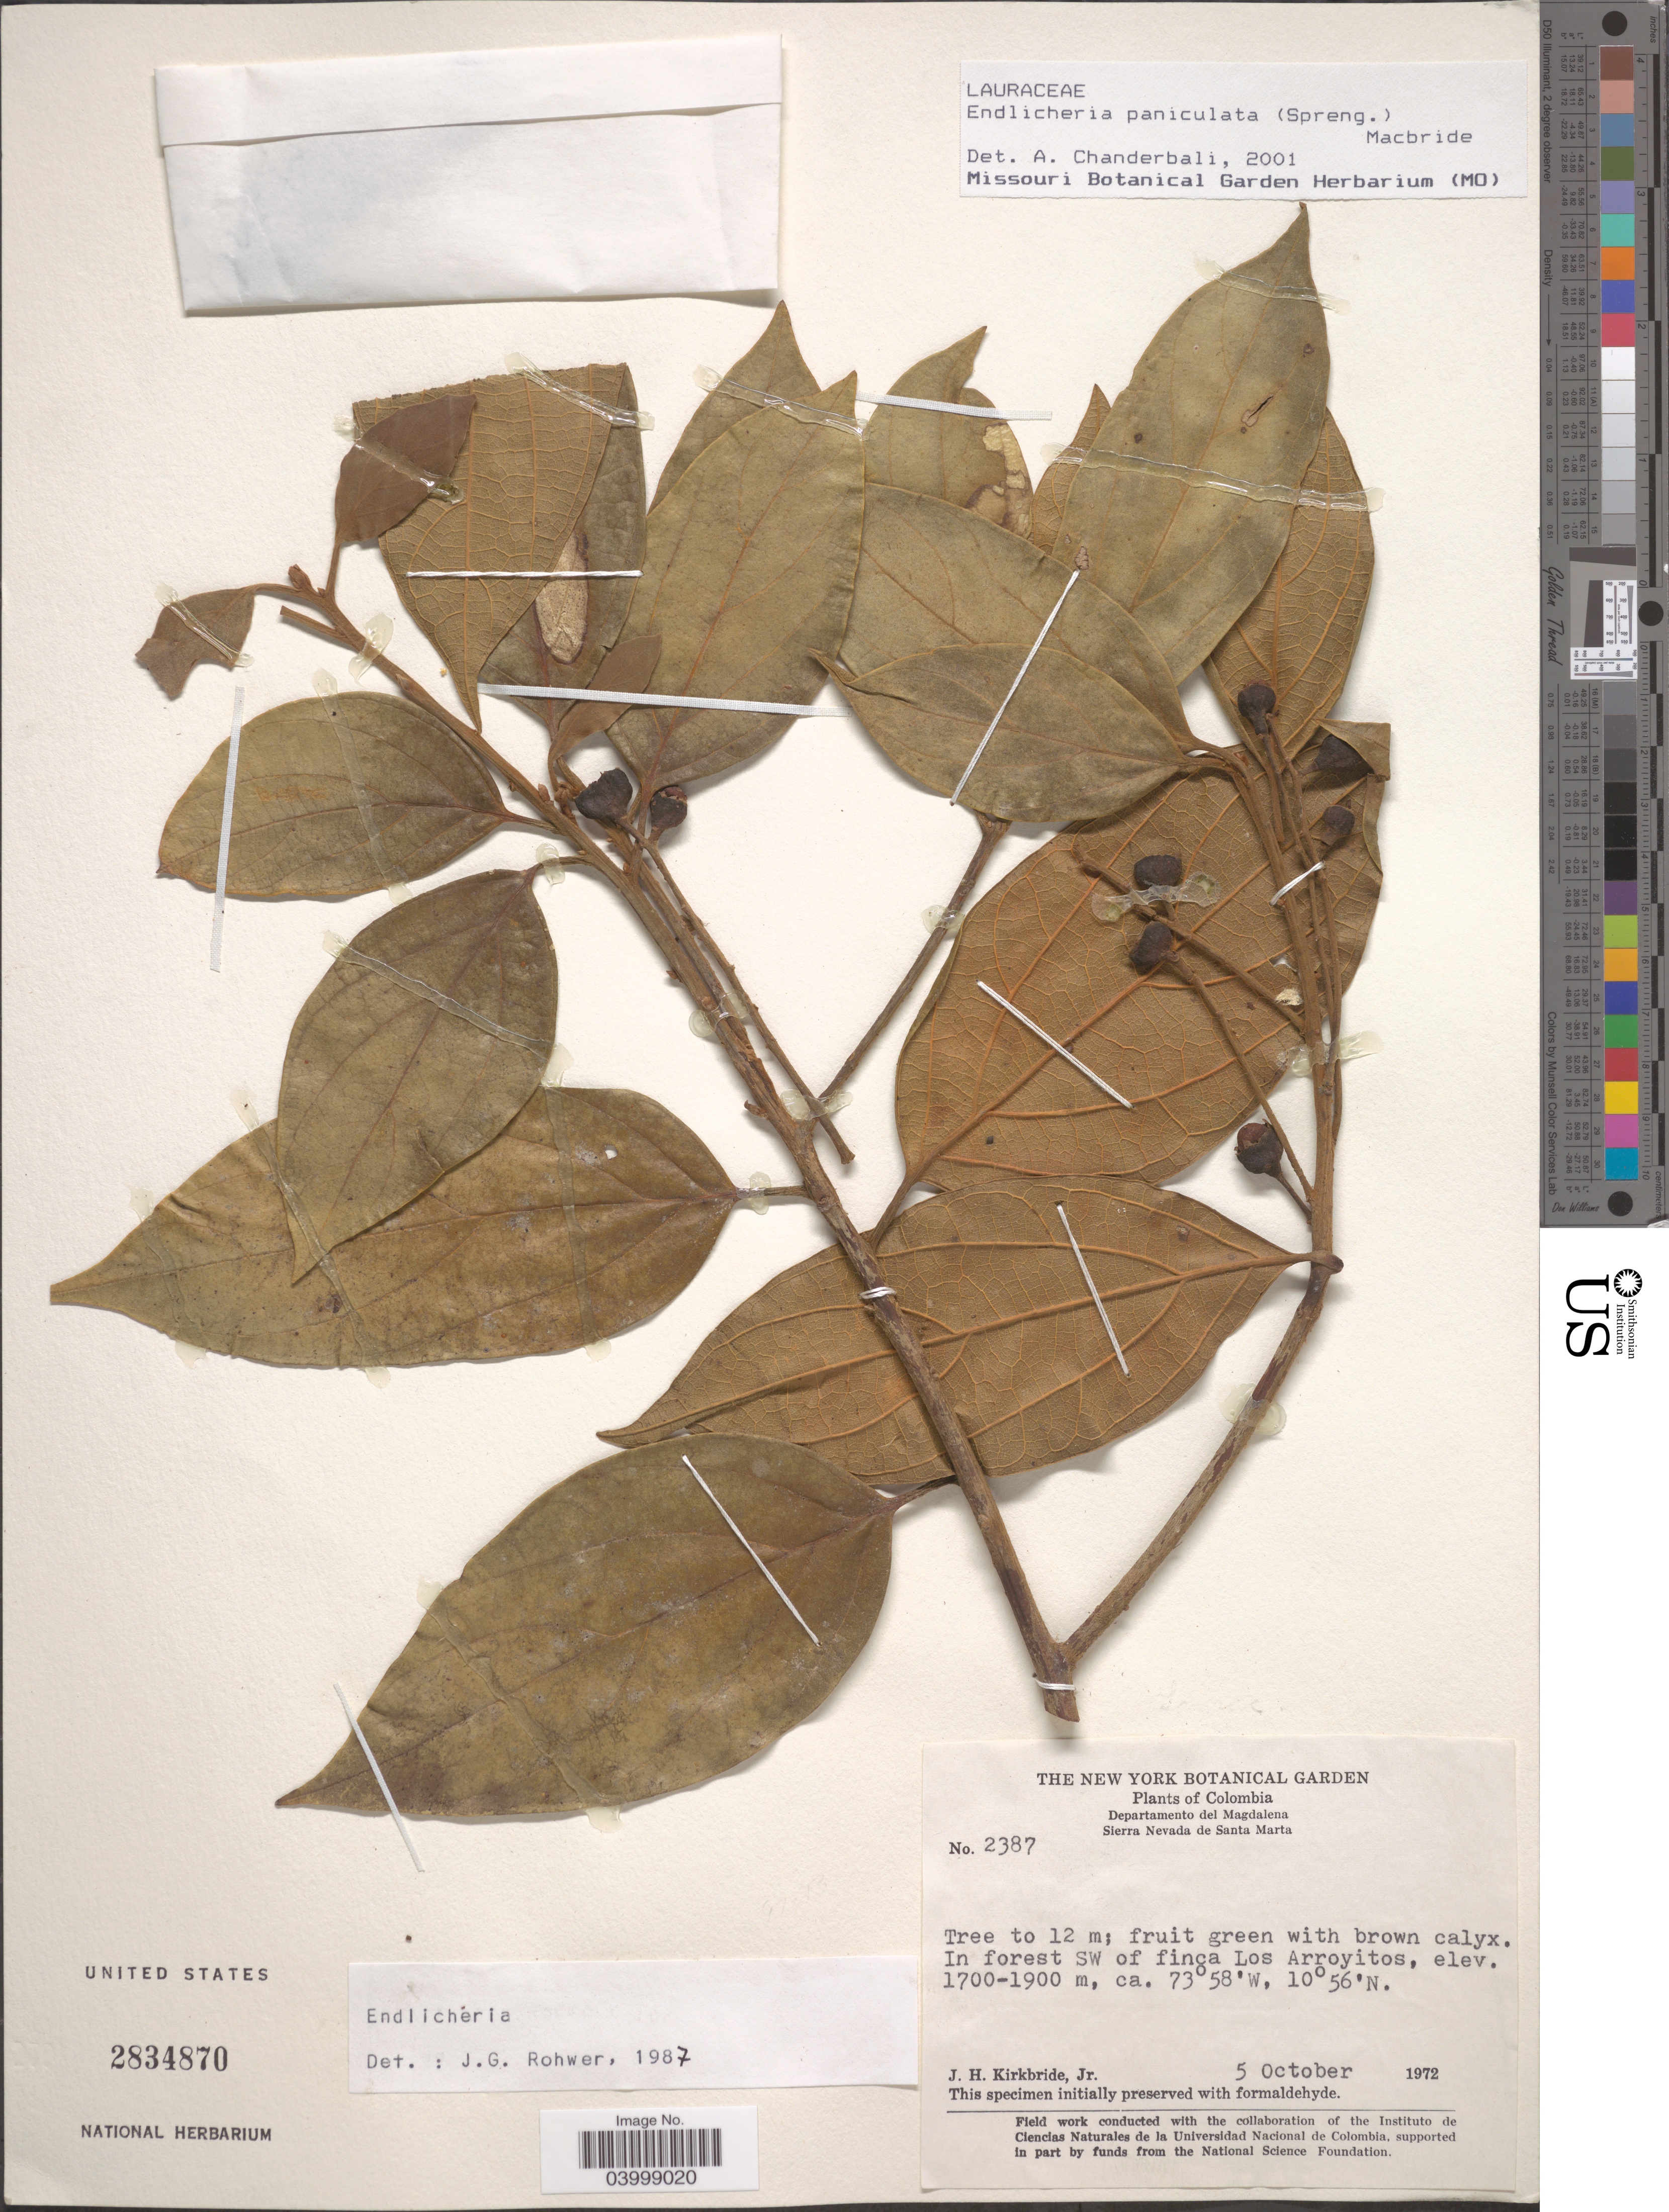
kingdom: Plantae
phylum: Tracheophyta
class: Magnoliopsida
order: Laurales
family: Lauraceae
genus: Endlicheria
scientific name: Endlicheria paniculata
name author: (Spreng.) J.F. Macbr.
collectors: J. H. Kirkbride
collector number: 2387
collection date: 1972-10-05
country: Colombia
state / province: Magdalena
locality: Departamento del Magdalena. Sierra Nevada de Santa Marta. In forest SW of finca Los Arroyitos.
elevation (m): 1700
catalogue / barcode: US 2834870